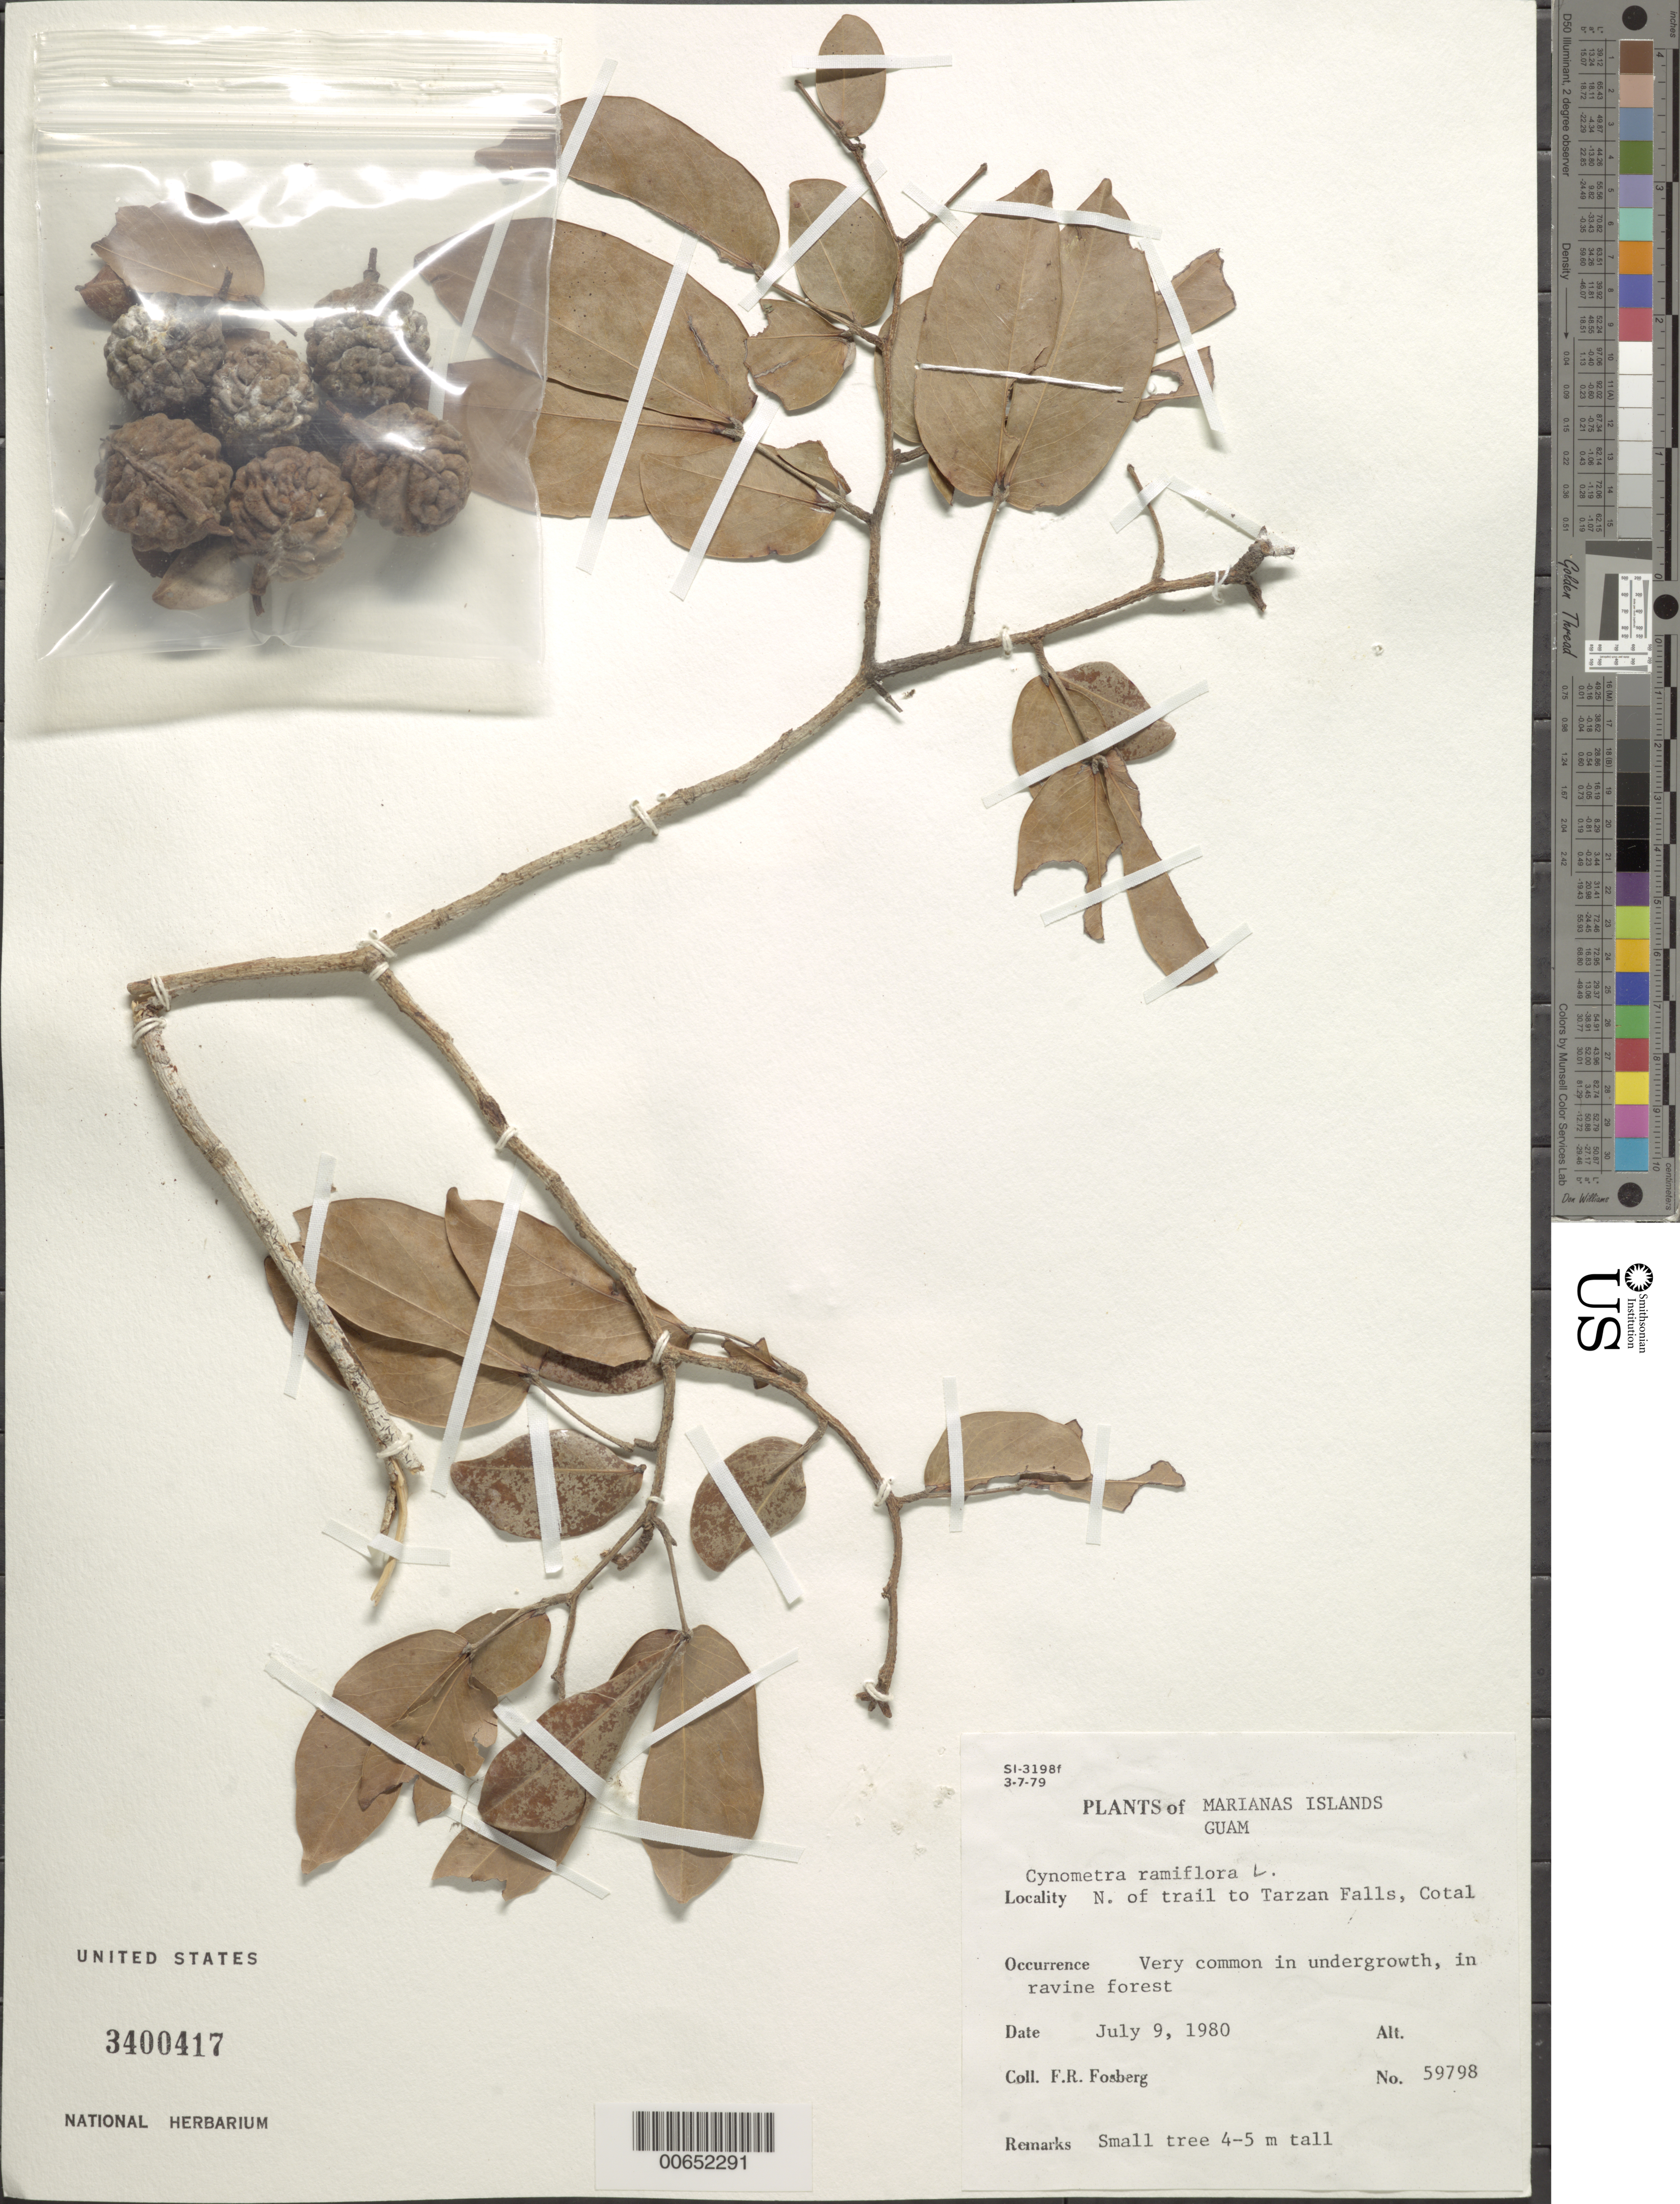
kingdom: Plantae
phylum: Tracheophyta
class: Magnoliopsida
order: Fabales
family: Fabaceae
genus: Cynometra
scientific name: Cynometra ramiflora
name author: L.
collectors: F. R. Fosberg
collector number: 59798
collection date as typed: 09 Jul 1980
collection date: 1980-07-09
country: Guam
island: Guam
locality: Marianas Islands, N of trail to Tarzan Falls, Cotal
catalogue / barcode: US 3400417